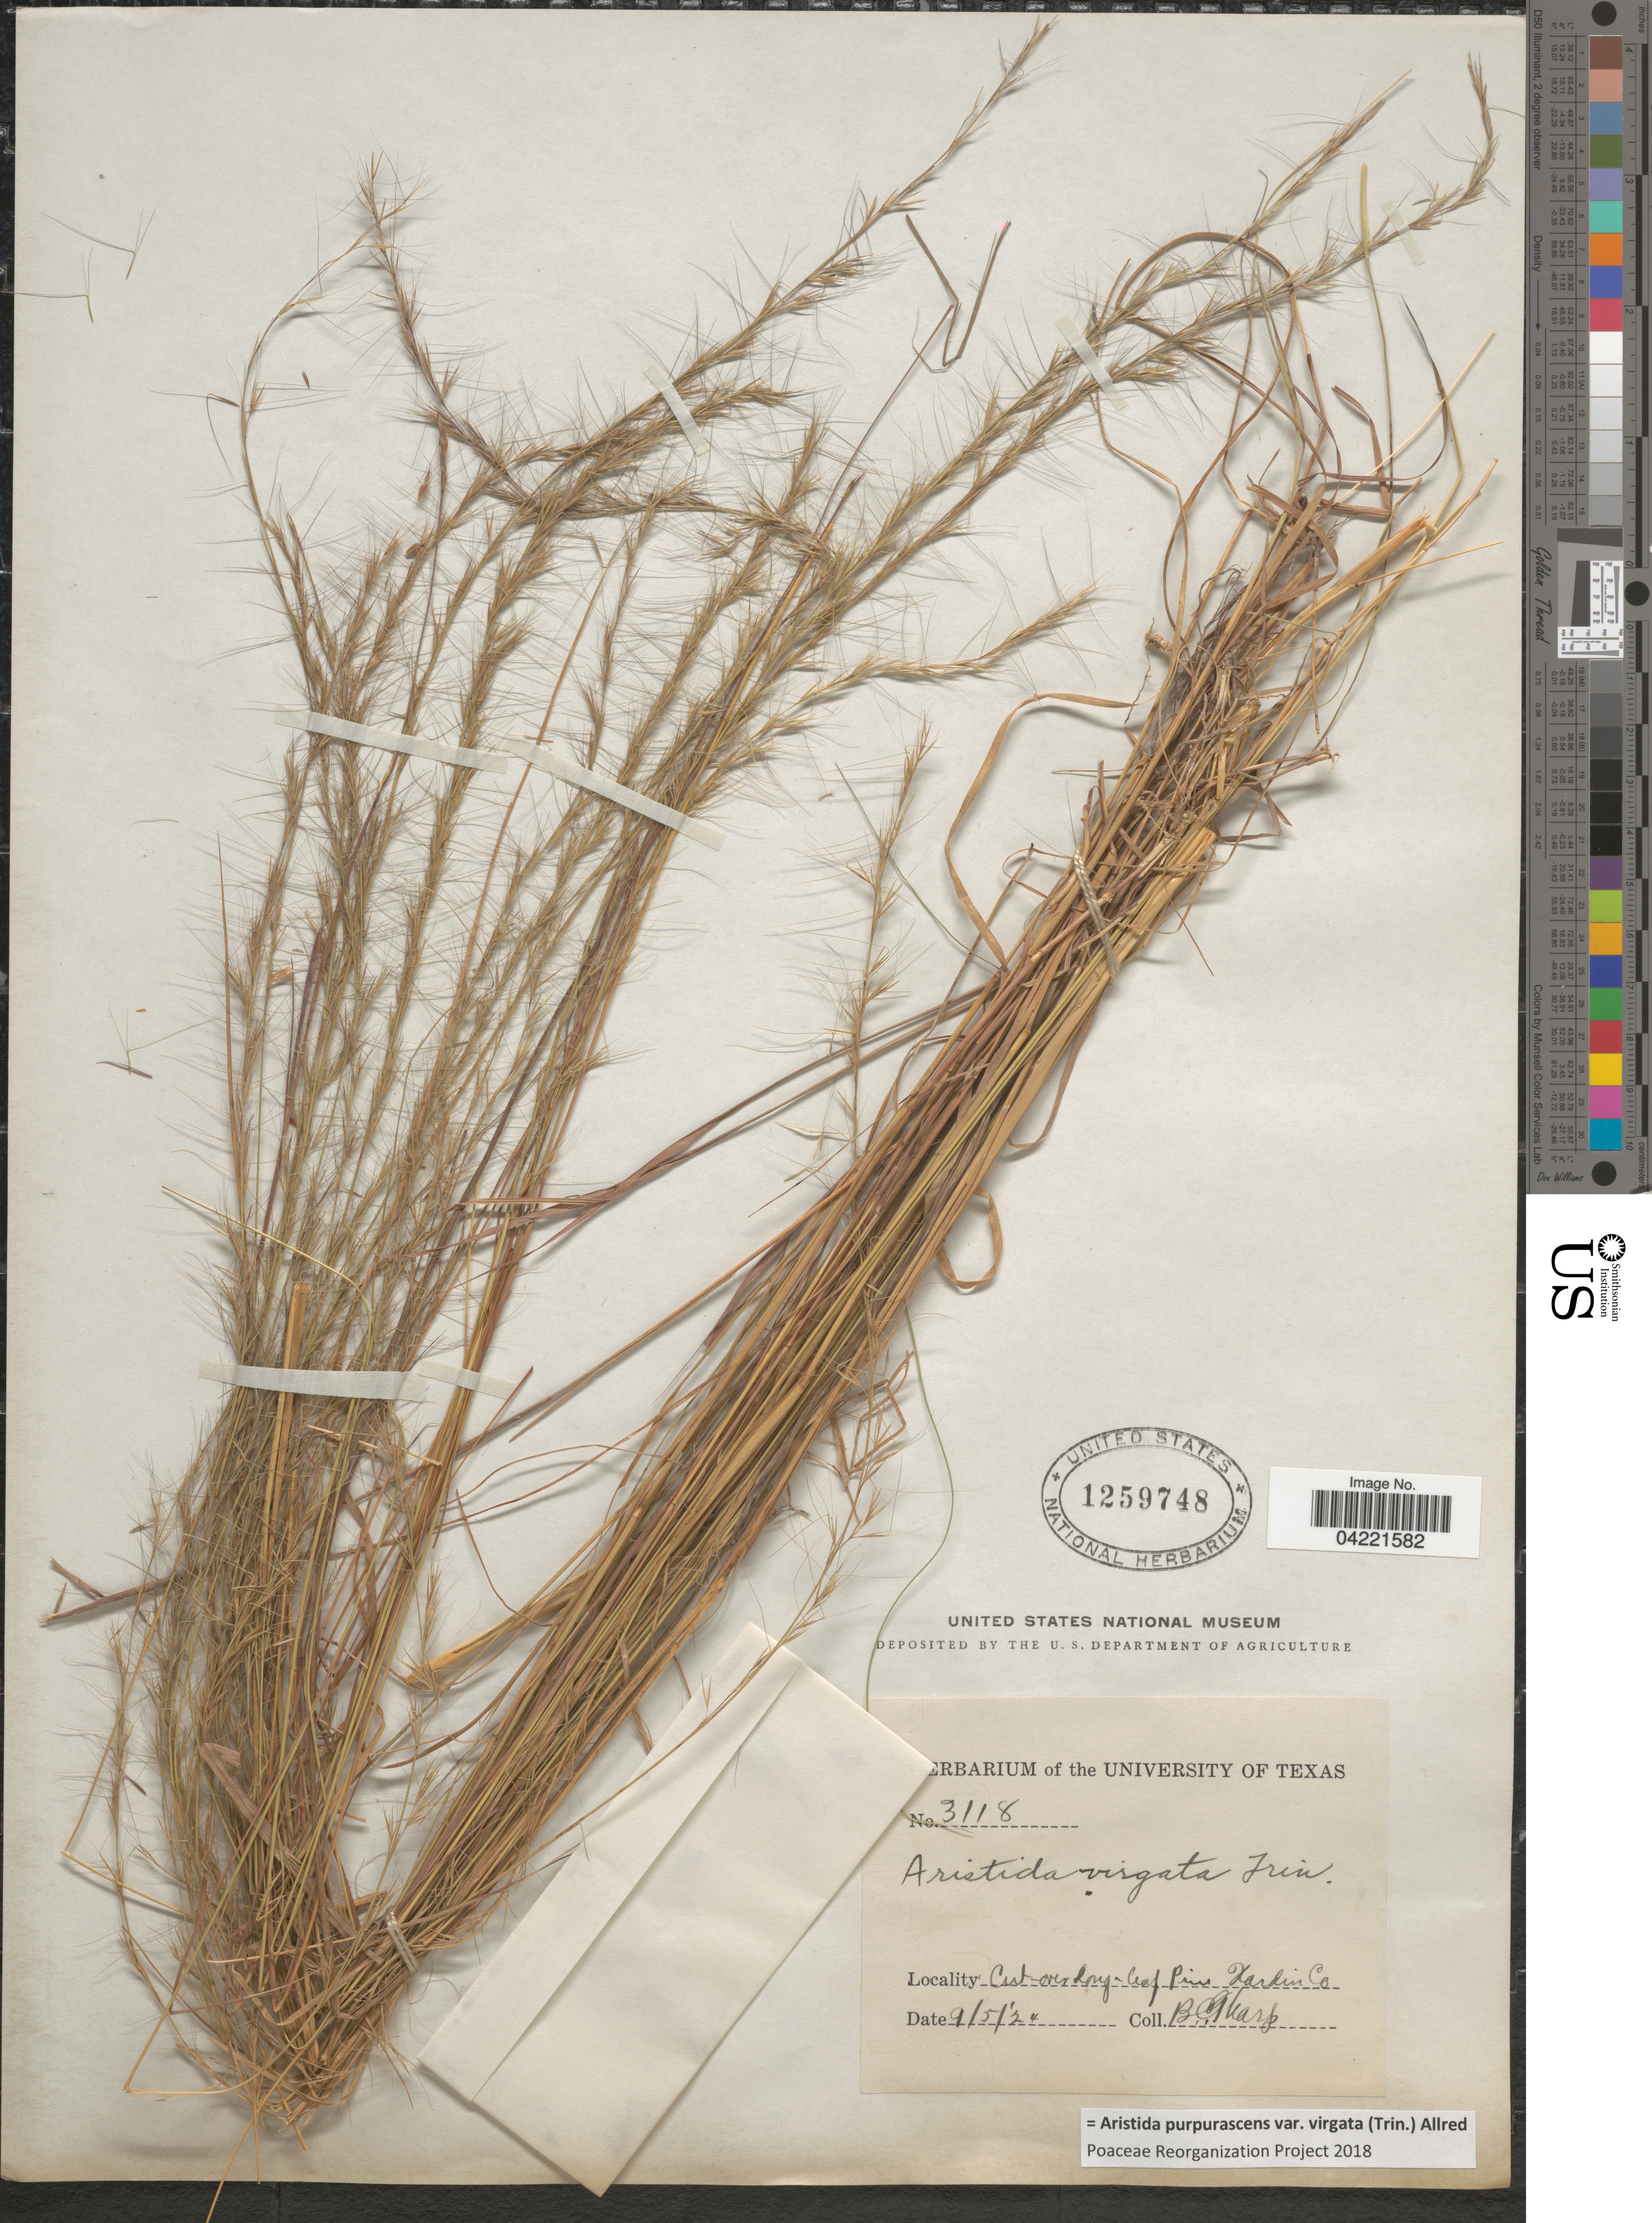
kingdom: Plantae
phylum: Tracheophyta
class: Liliopsida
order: Poales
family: Poaceae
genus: Aristida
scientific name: Aristida purpurascens var. virgata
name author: (Trin.) Allred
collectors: B. Sharp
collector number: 3118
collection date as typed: Transcribed d/m/y: 5/9/24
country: United States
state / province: Texas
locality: Cut over long leaf pine. Hardin Co.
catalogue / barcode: US 1259748